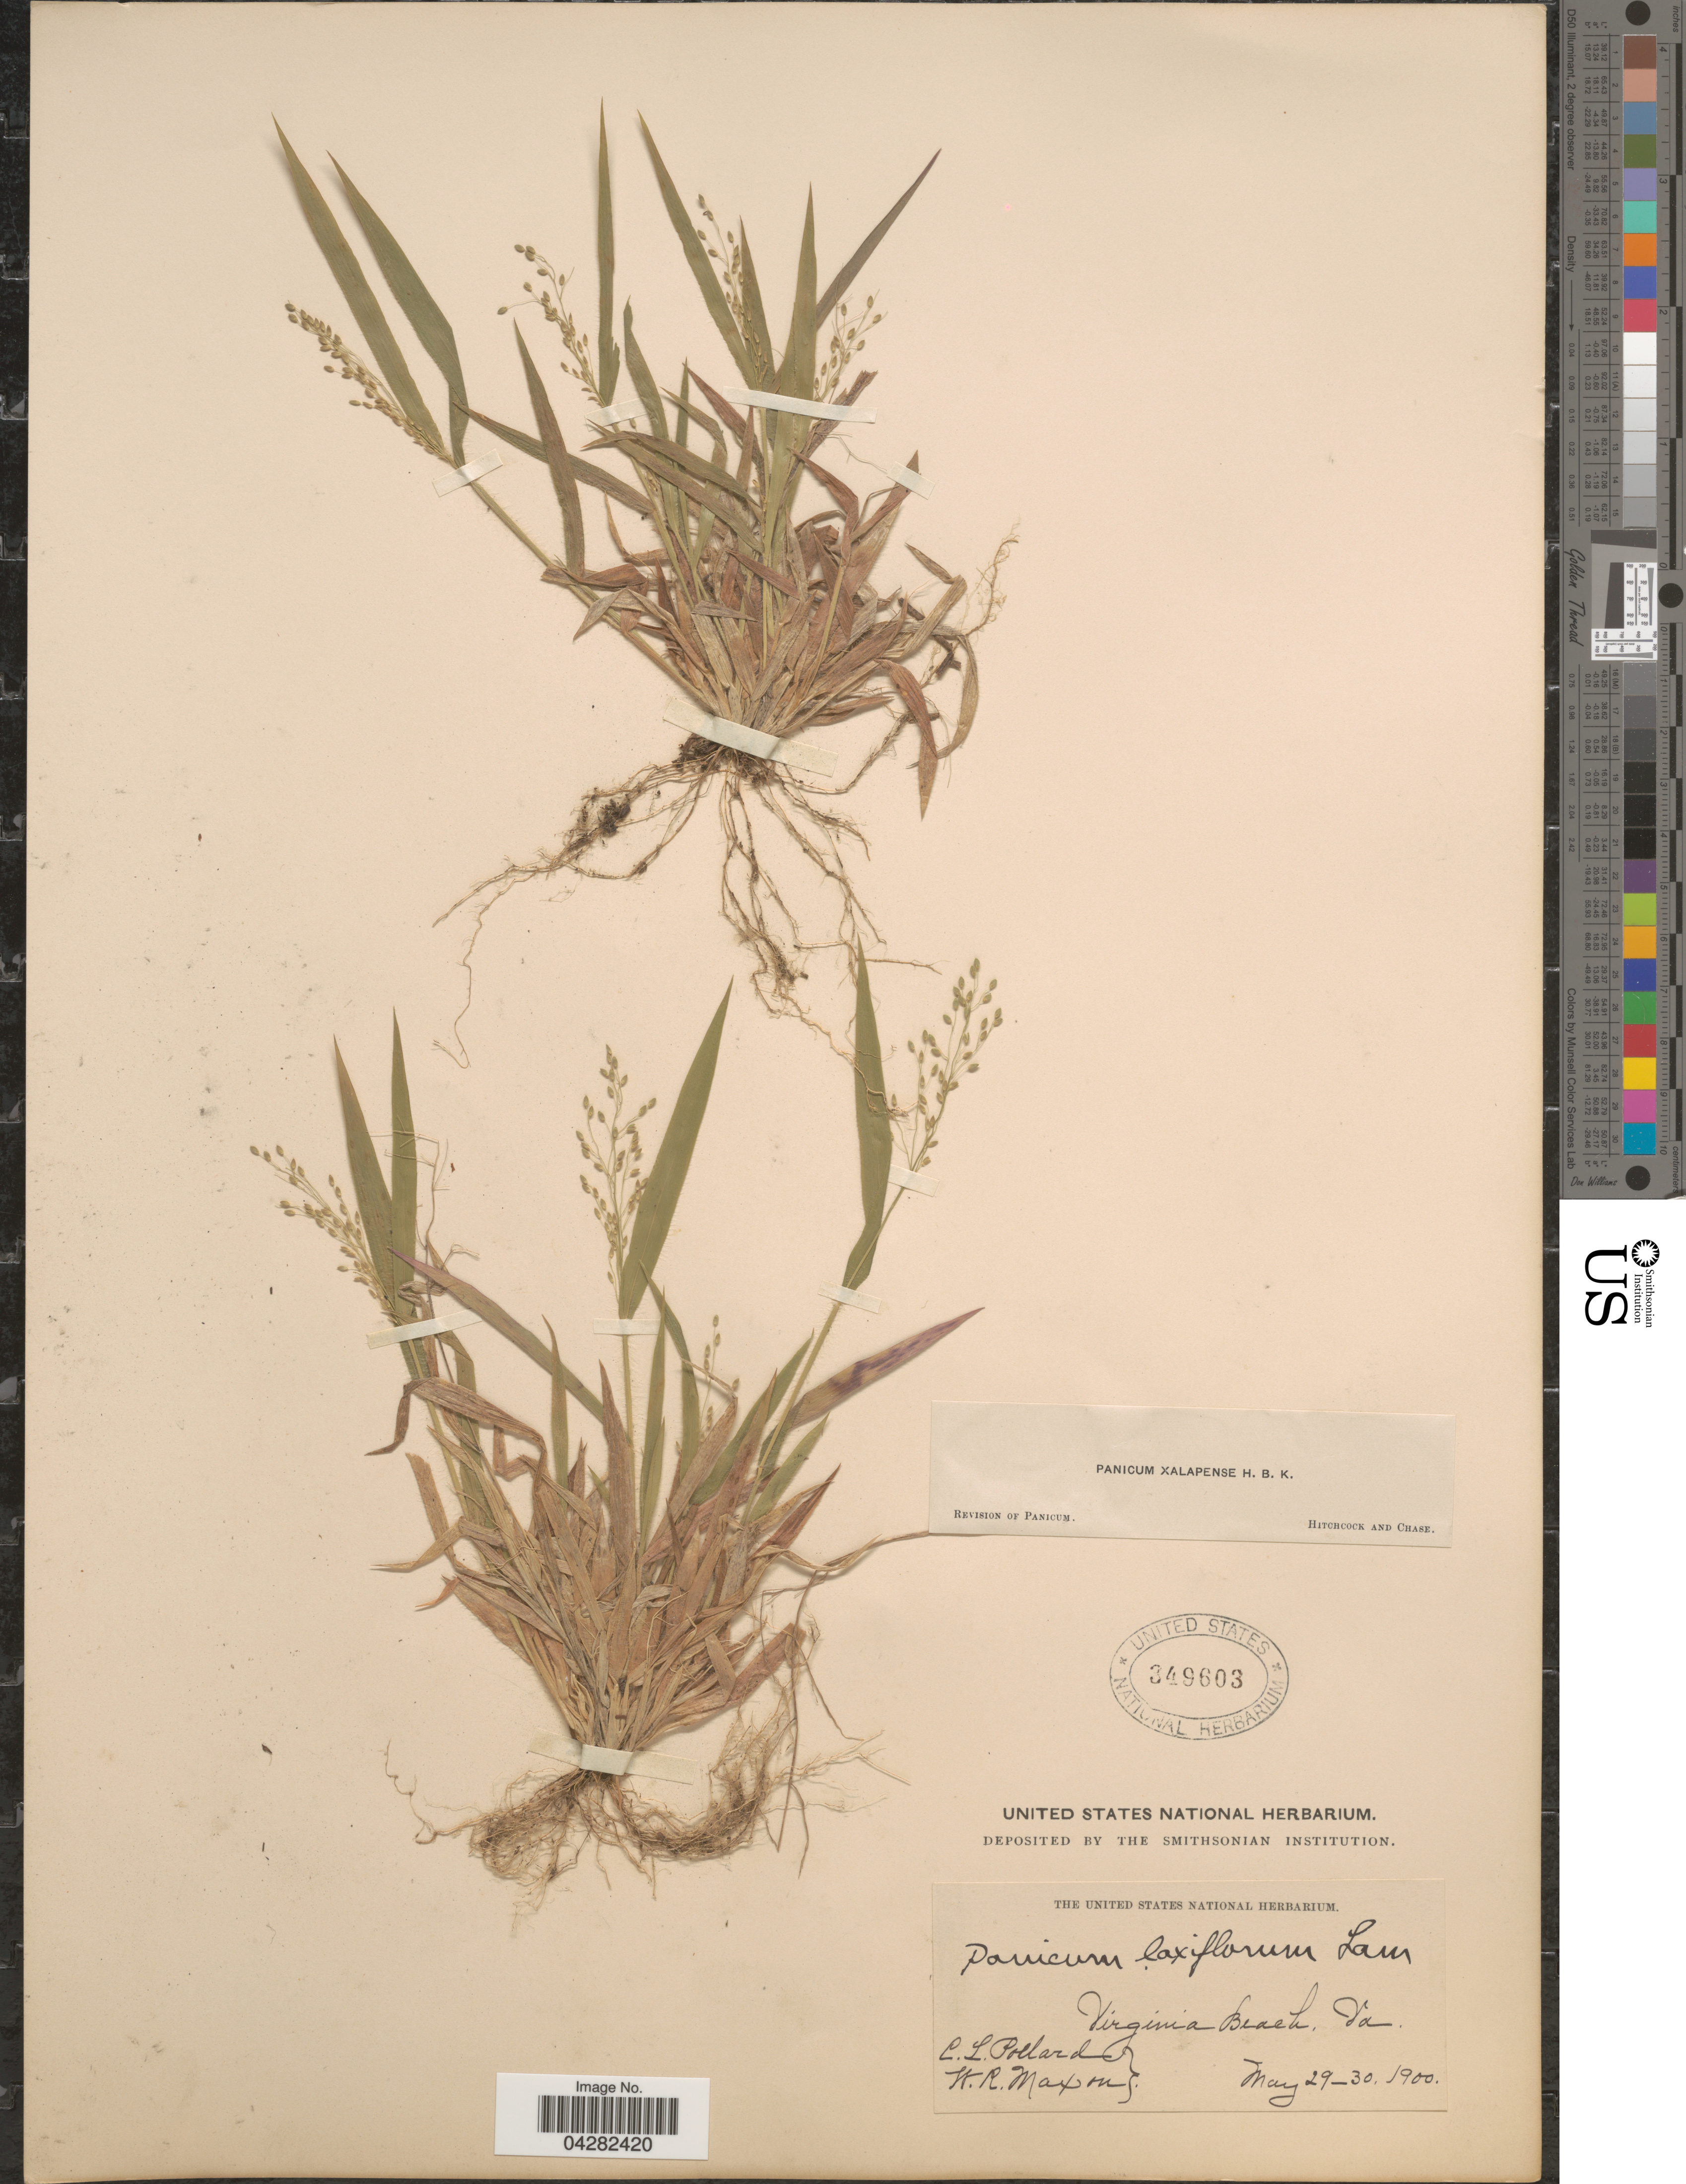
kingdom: Plantae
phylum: Tracheophyta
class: Liliopsida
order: Poales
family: Poaceae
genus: Dichanthelium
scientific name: Dichanthelium laxiflorum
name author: (Lam.) Gould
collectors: C. L. Pollard & W. R. Maxon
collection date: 1900-05-29/1900-05-30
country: United States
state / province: Virginia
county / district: City of Virginia Beach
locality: Virginia Beach.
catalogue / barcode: US 349603